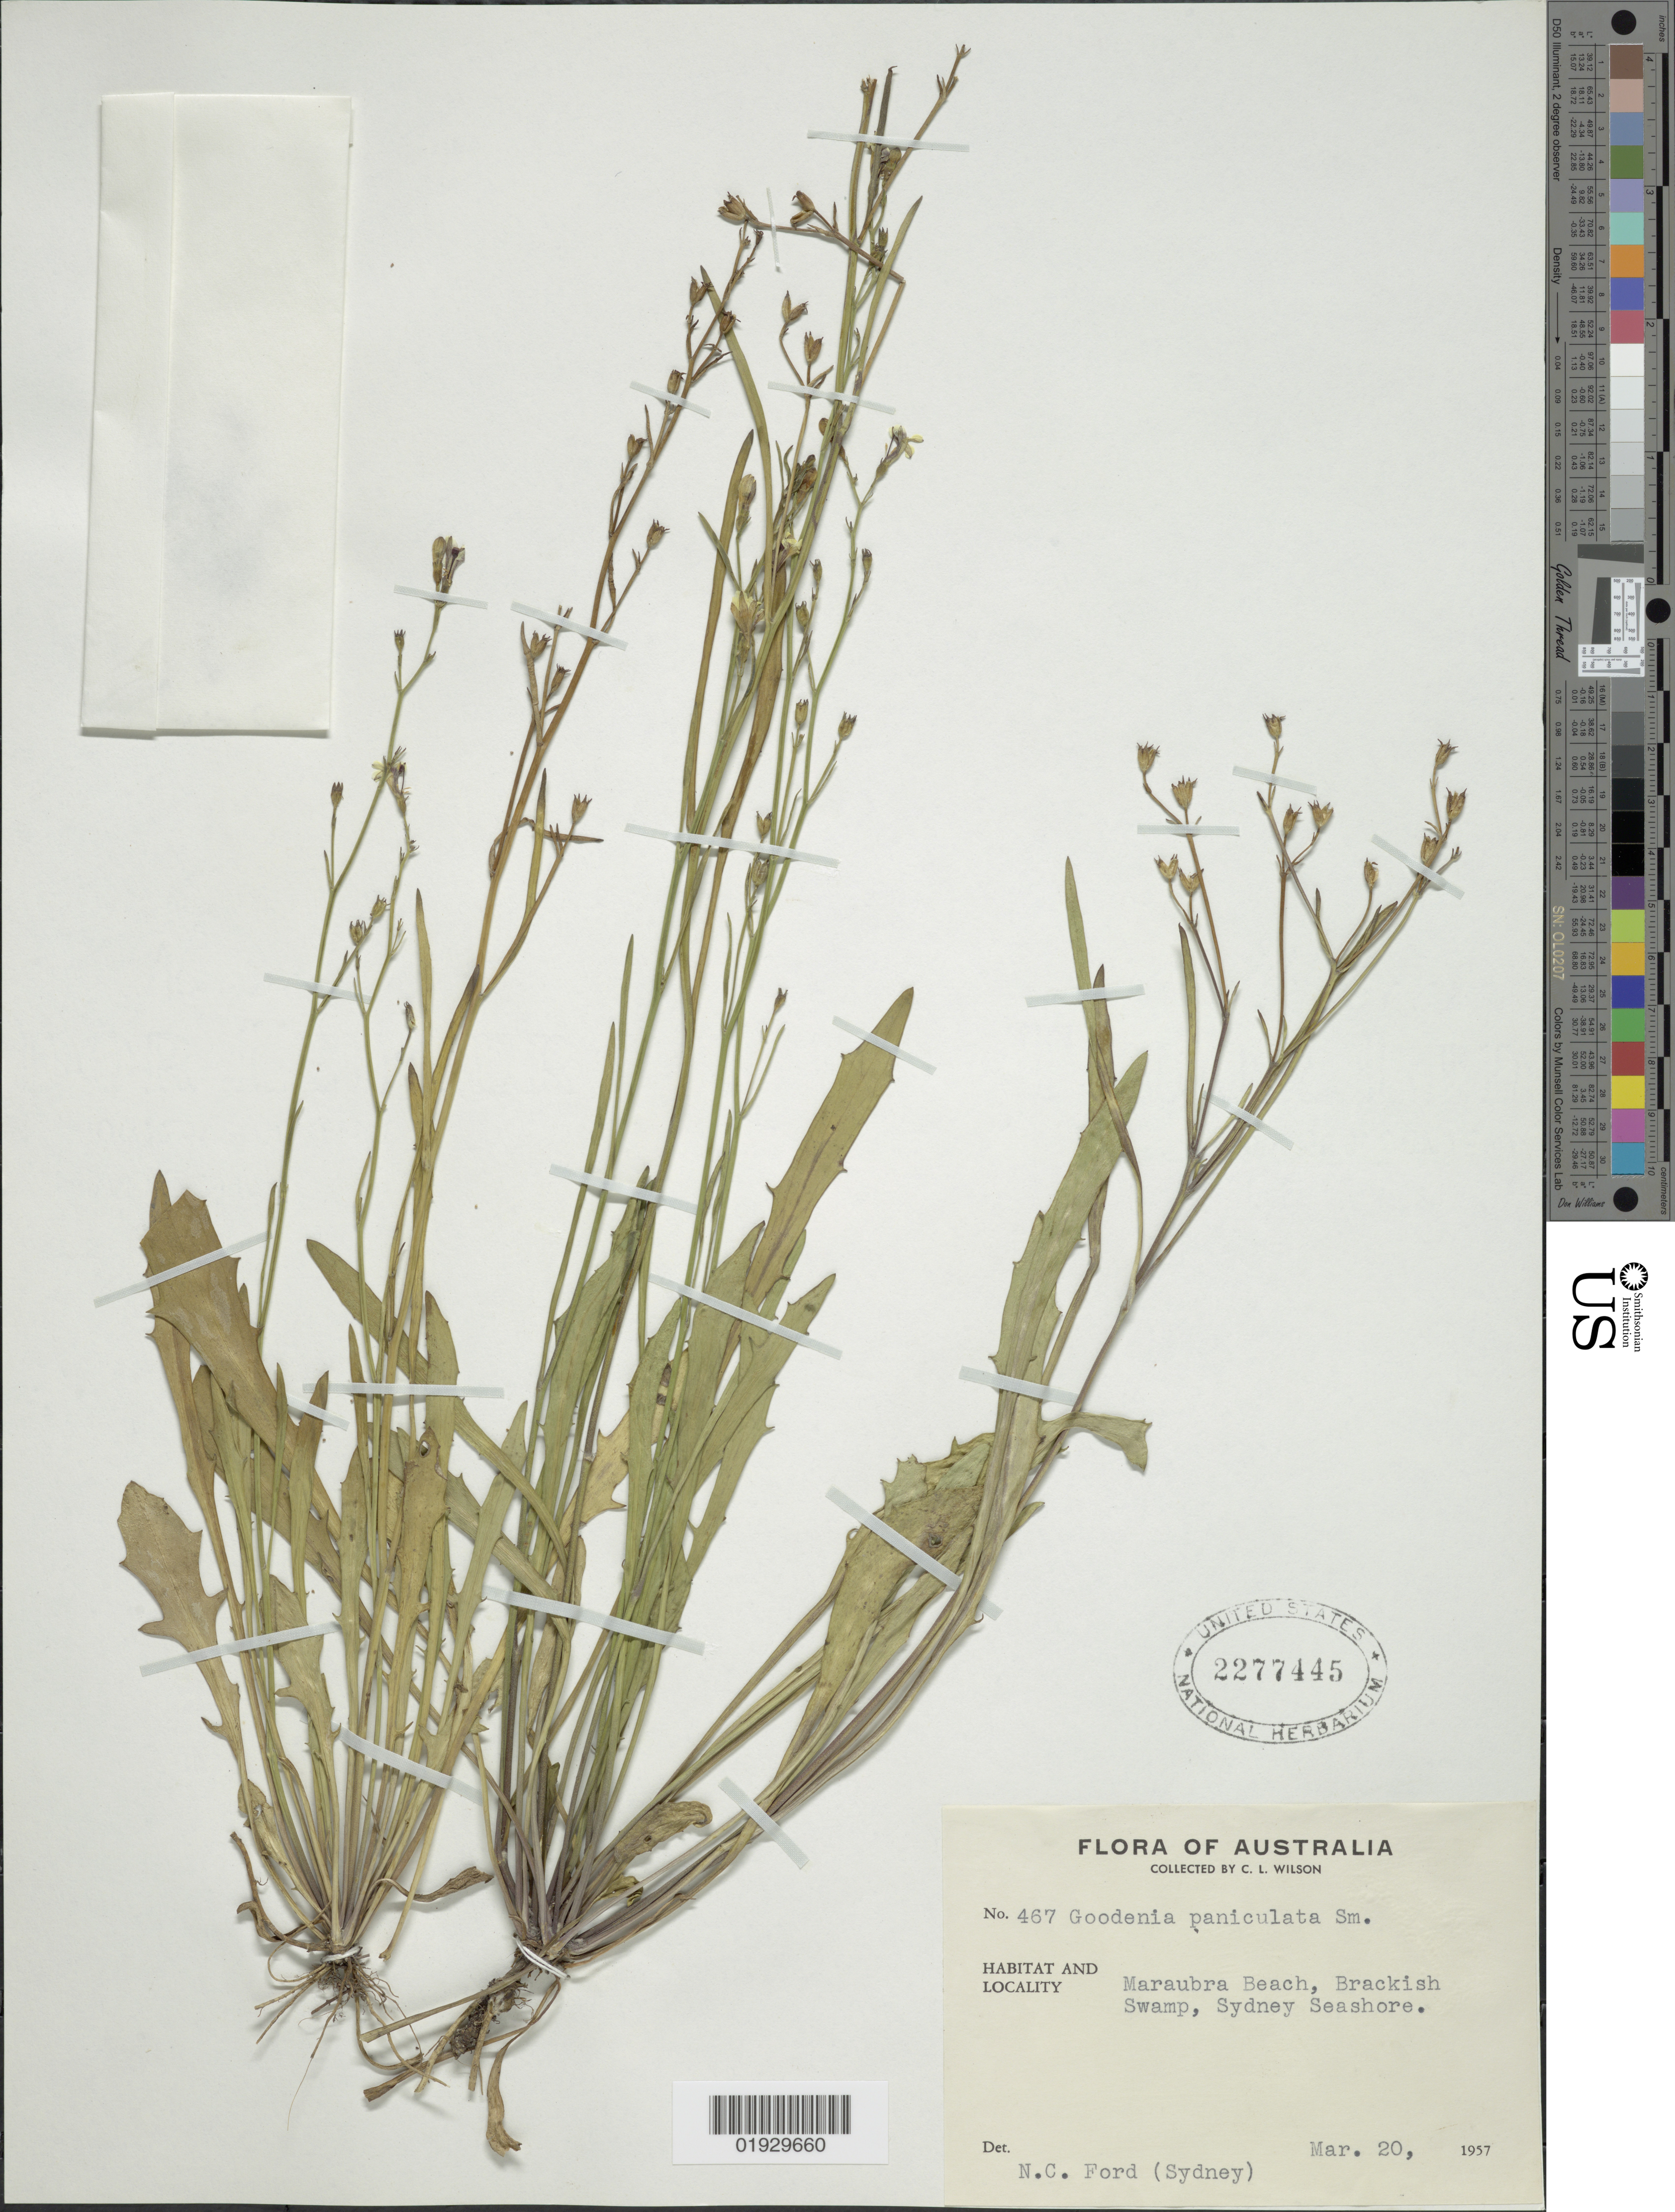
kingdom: Plantae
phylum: Tracheophyta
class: Magnoliopsida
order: Asterales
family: Goodeniaceae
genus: Goodenia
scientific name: Goodenia paniculata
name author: L.S. Sm.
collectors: C. L. Wilson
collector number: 467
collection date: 1957-03-20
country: Australia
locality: Maraubra Beach, Brackish Swamp, Sydney Seashore.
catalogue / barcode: US 2277445